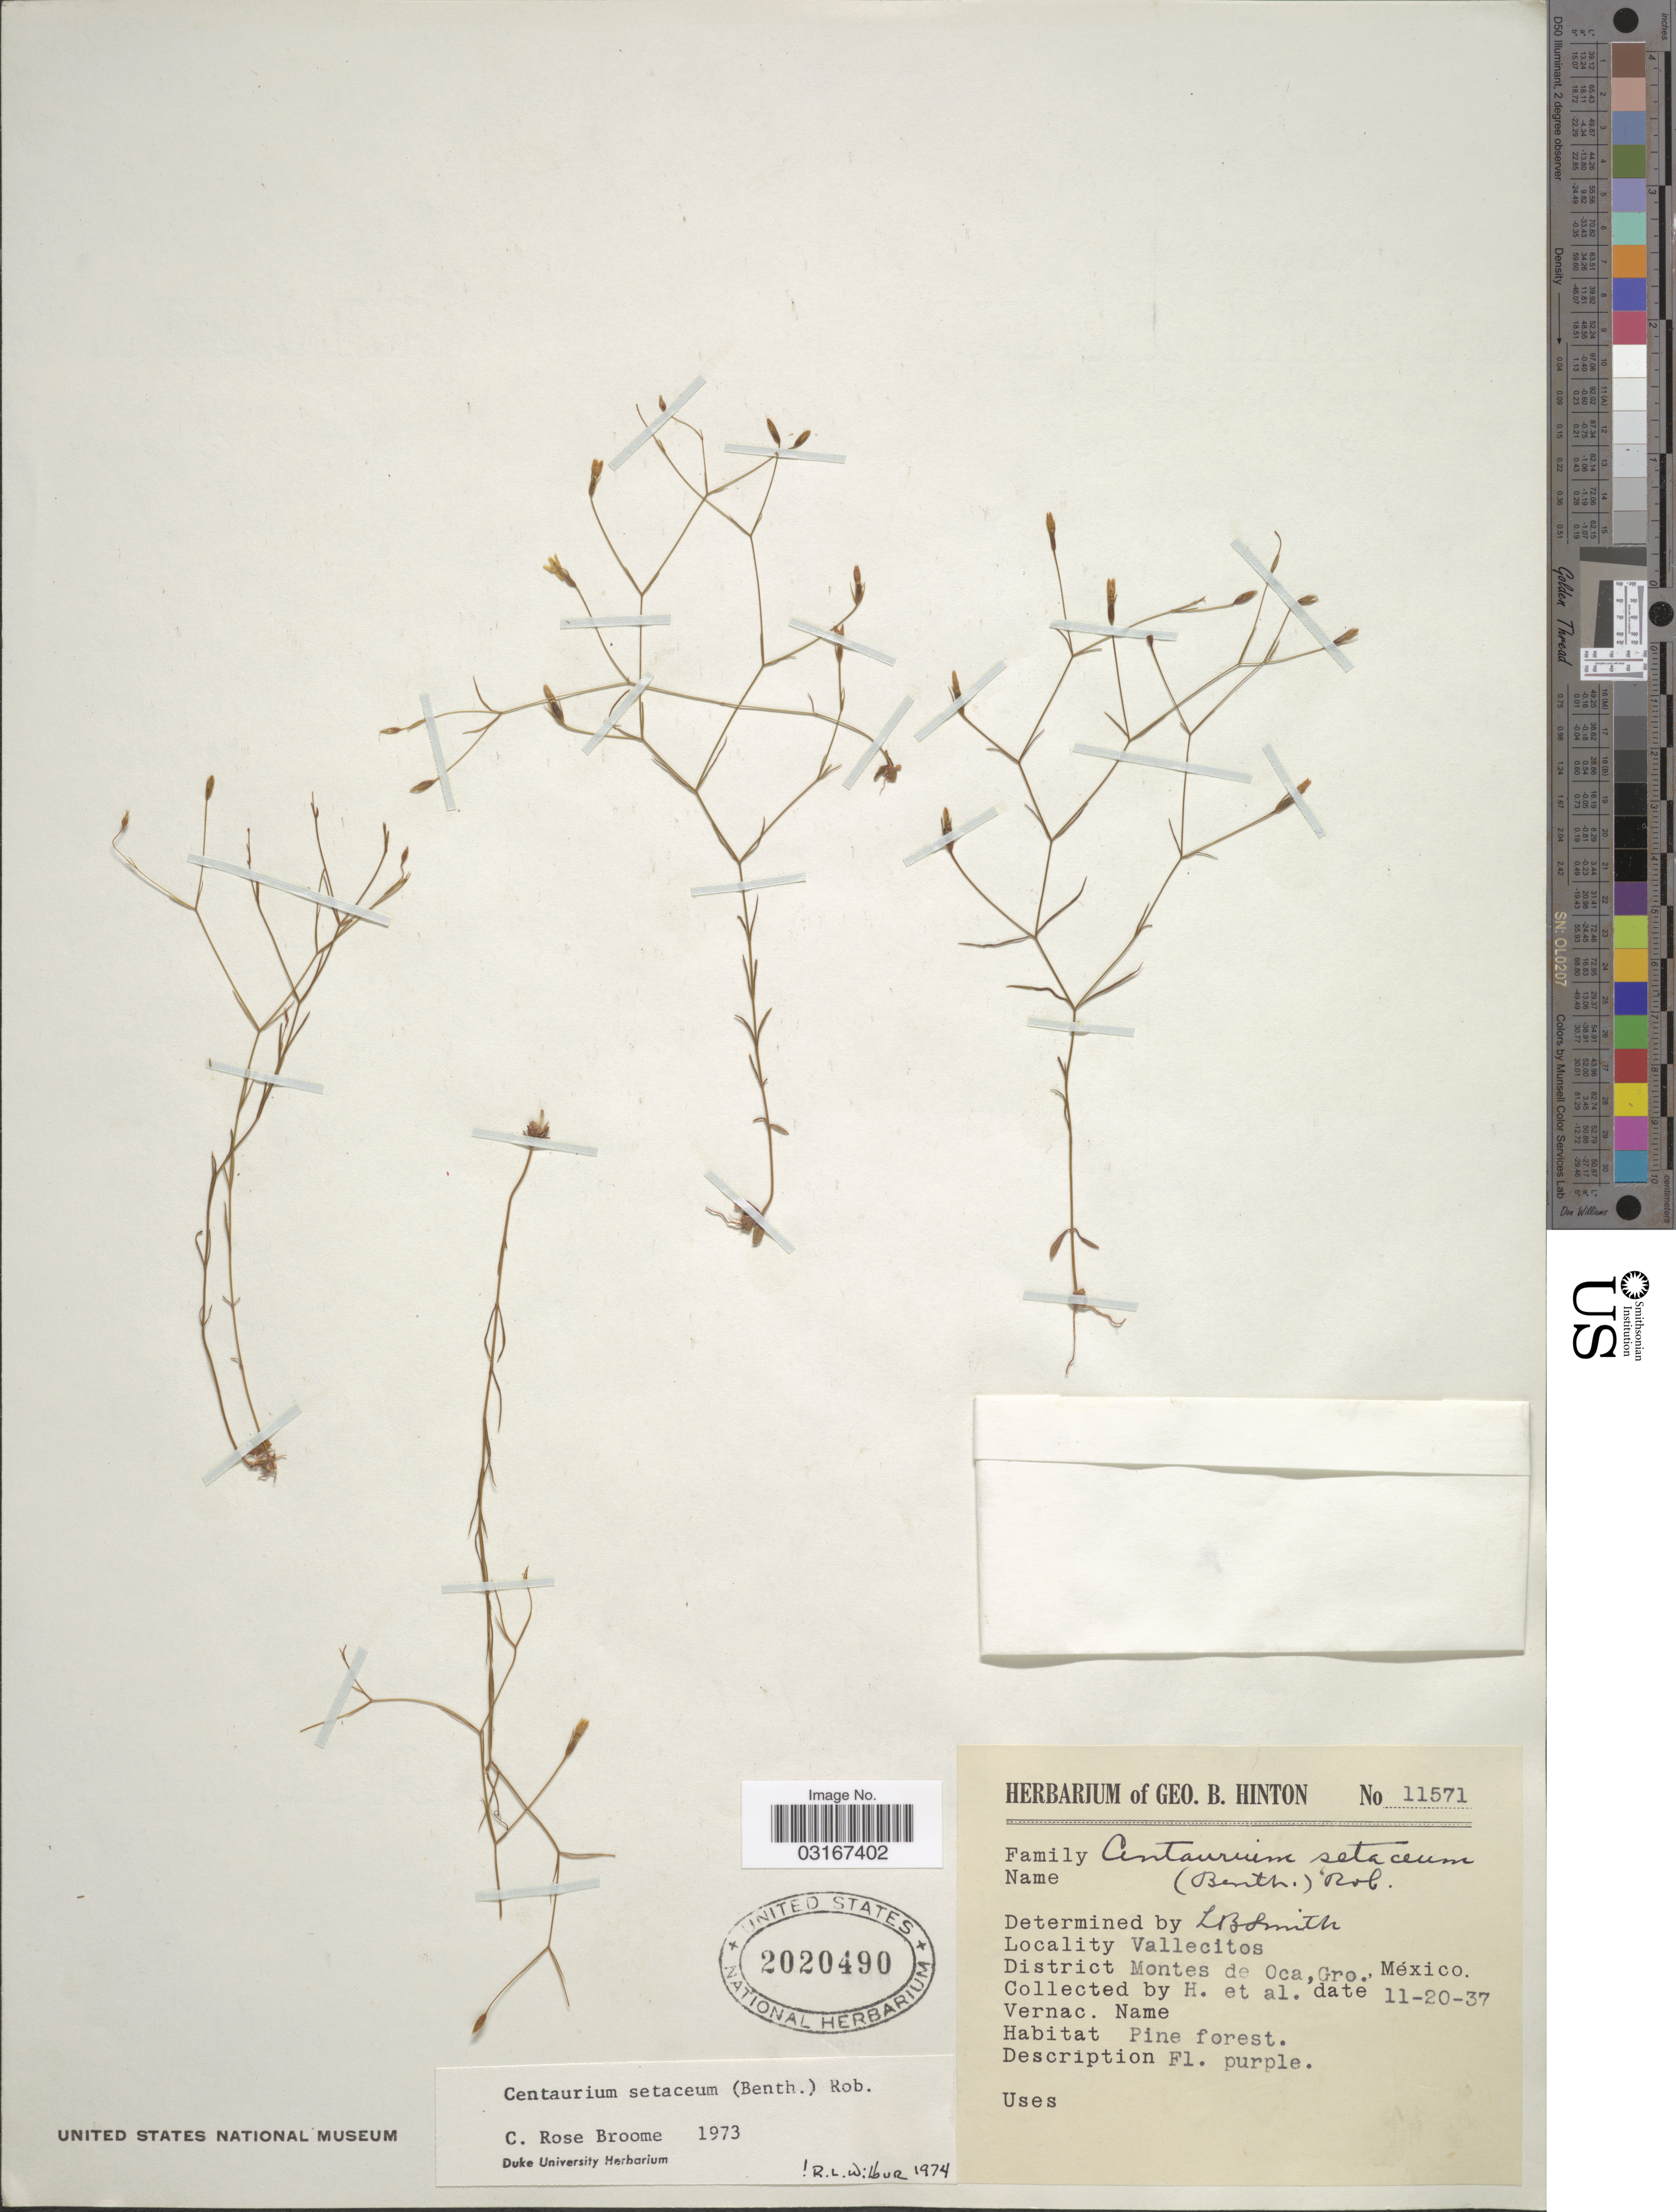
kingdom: Plantae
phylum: Tracheophyta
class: Magnoliopsida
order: Gentianales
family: Gentianaceae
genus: Centaurium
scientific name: Centaurium setaceum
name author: (Benth.) B.L. Rob.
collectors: G. B. Hinton & et al.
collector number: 11571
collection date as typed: Transcribed d/m/y: 20/11/37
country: Mexico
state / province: Guerrero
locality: Vallecitos. District Montes de Oca.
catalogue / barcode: US 2020490